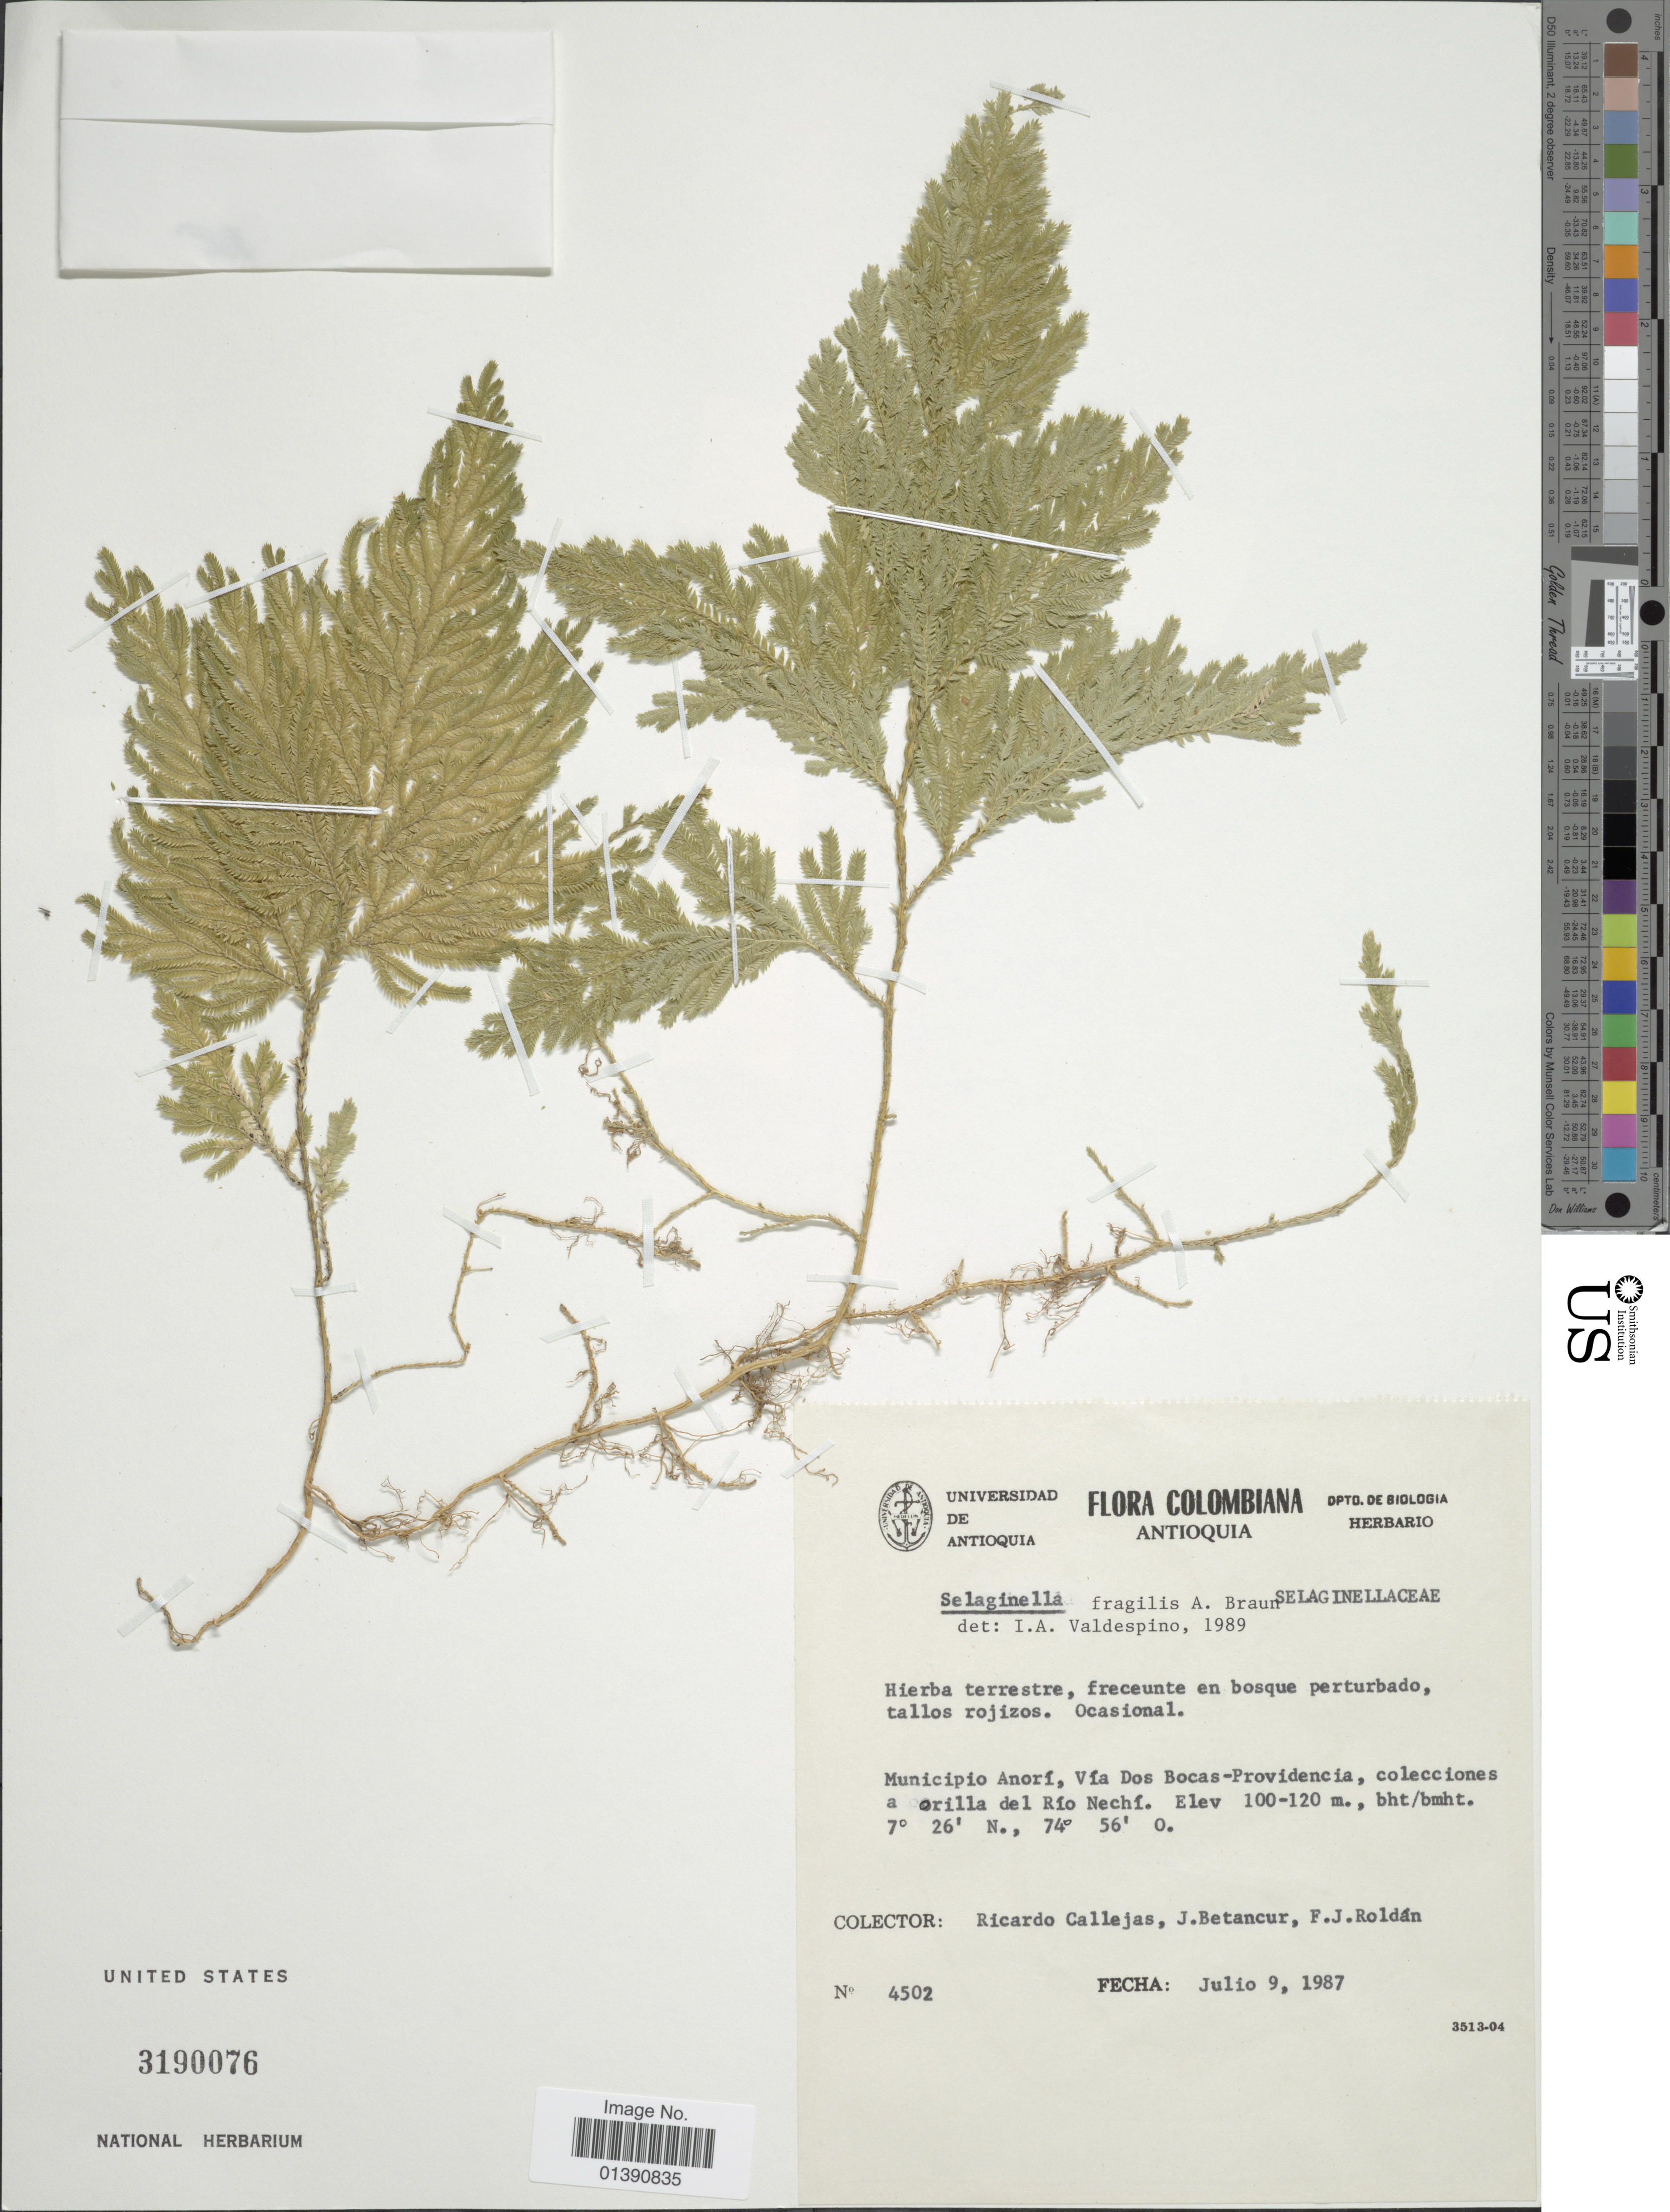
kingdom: Plantae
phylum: Tracheophyta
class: Lycopodiopsida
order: Selaginellales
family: Selaginellaceae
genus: Selaginella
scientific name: Selaginella fragilis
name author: A. Braun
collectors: R. Callejas, J. Betancur & F. J. Roldán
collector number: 4502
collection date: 1987-07-09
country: Colombia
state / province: Antioquia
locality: Municipio Anorí, Vía Dos Bocas-Providencia, colecciones a orilla del Río Nechí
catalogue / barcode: US 3190076